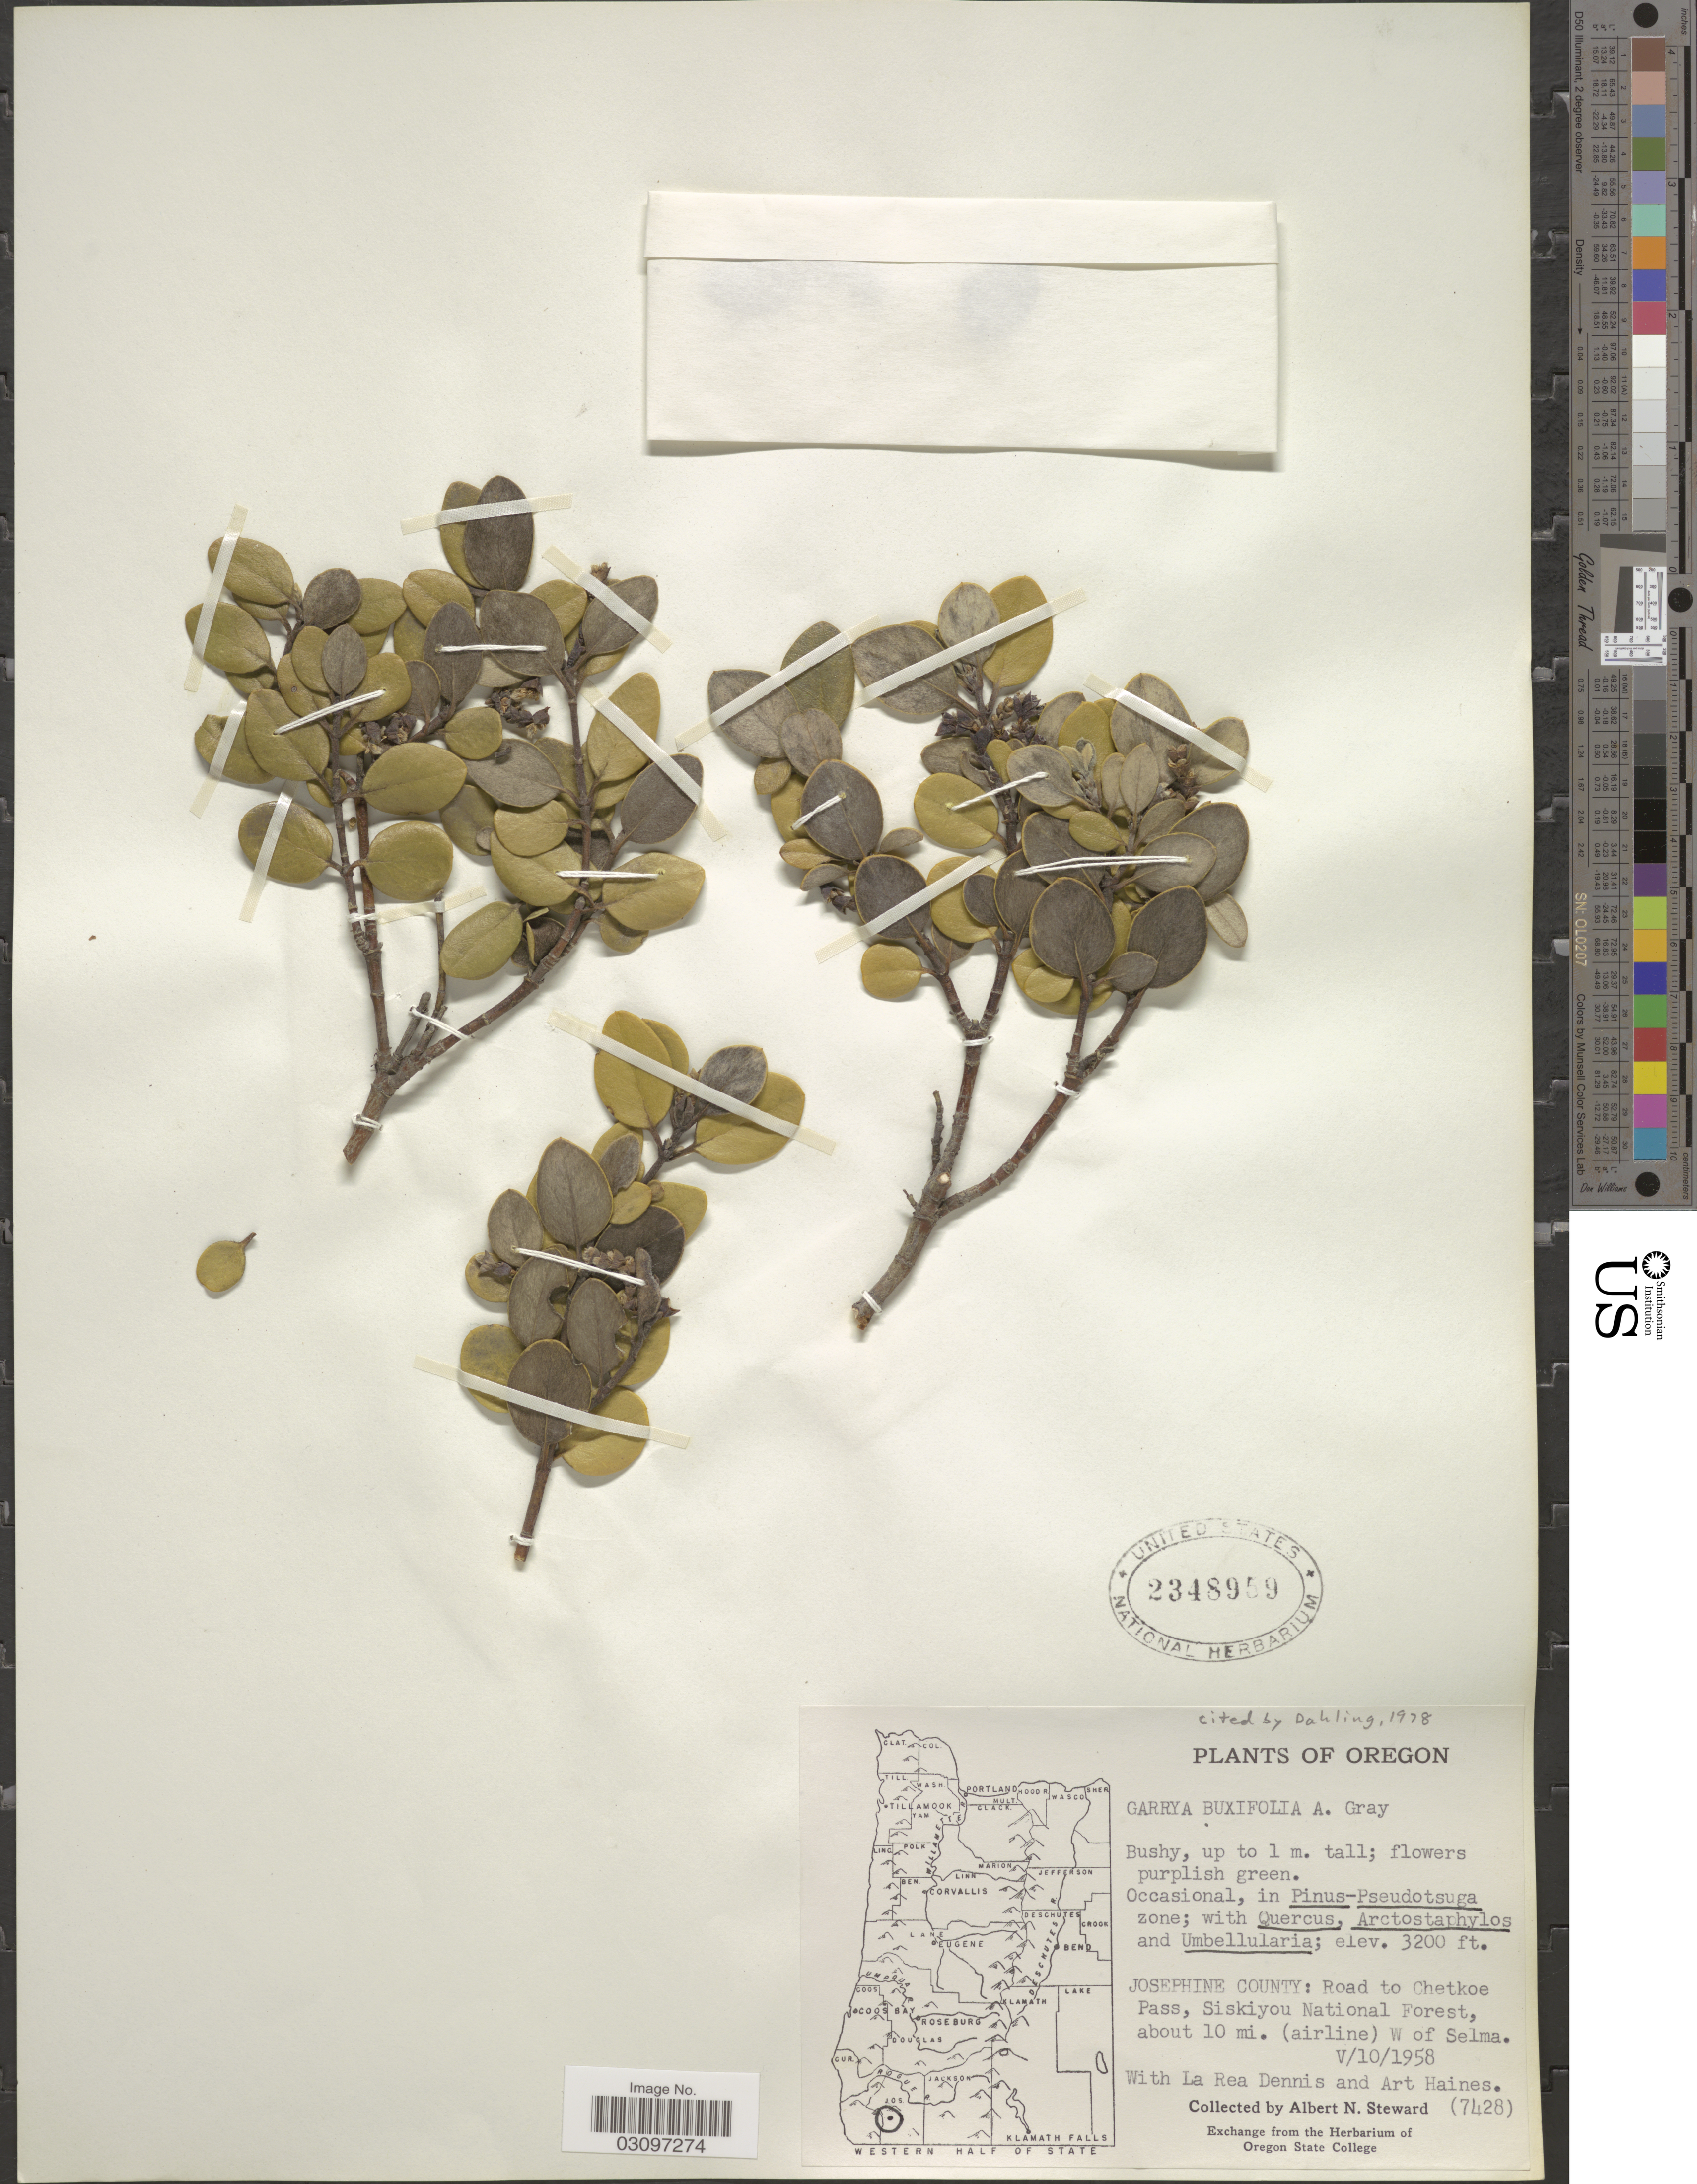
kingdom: Plantae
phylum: Tracheophyta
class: Magnoliopsida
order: Garryales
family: Garryaceae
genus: Garrya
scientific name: Garrya buxifolia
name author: A. Gray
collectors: A. N. Steward, L. Dennis & A. Haines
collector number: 7428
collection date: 1958-05-10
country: United States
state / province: Oregon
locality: Josephine County: Road to Chetkoe Pass, Siskiyou National Forest, about 10 mi. (airline) W of Selma.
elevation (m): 975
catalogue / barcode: US 2348959